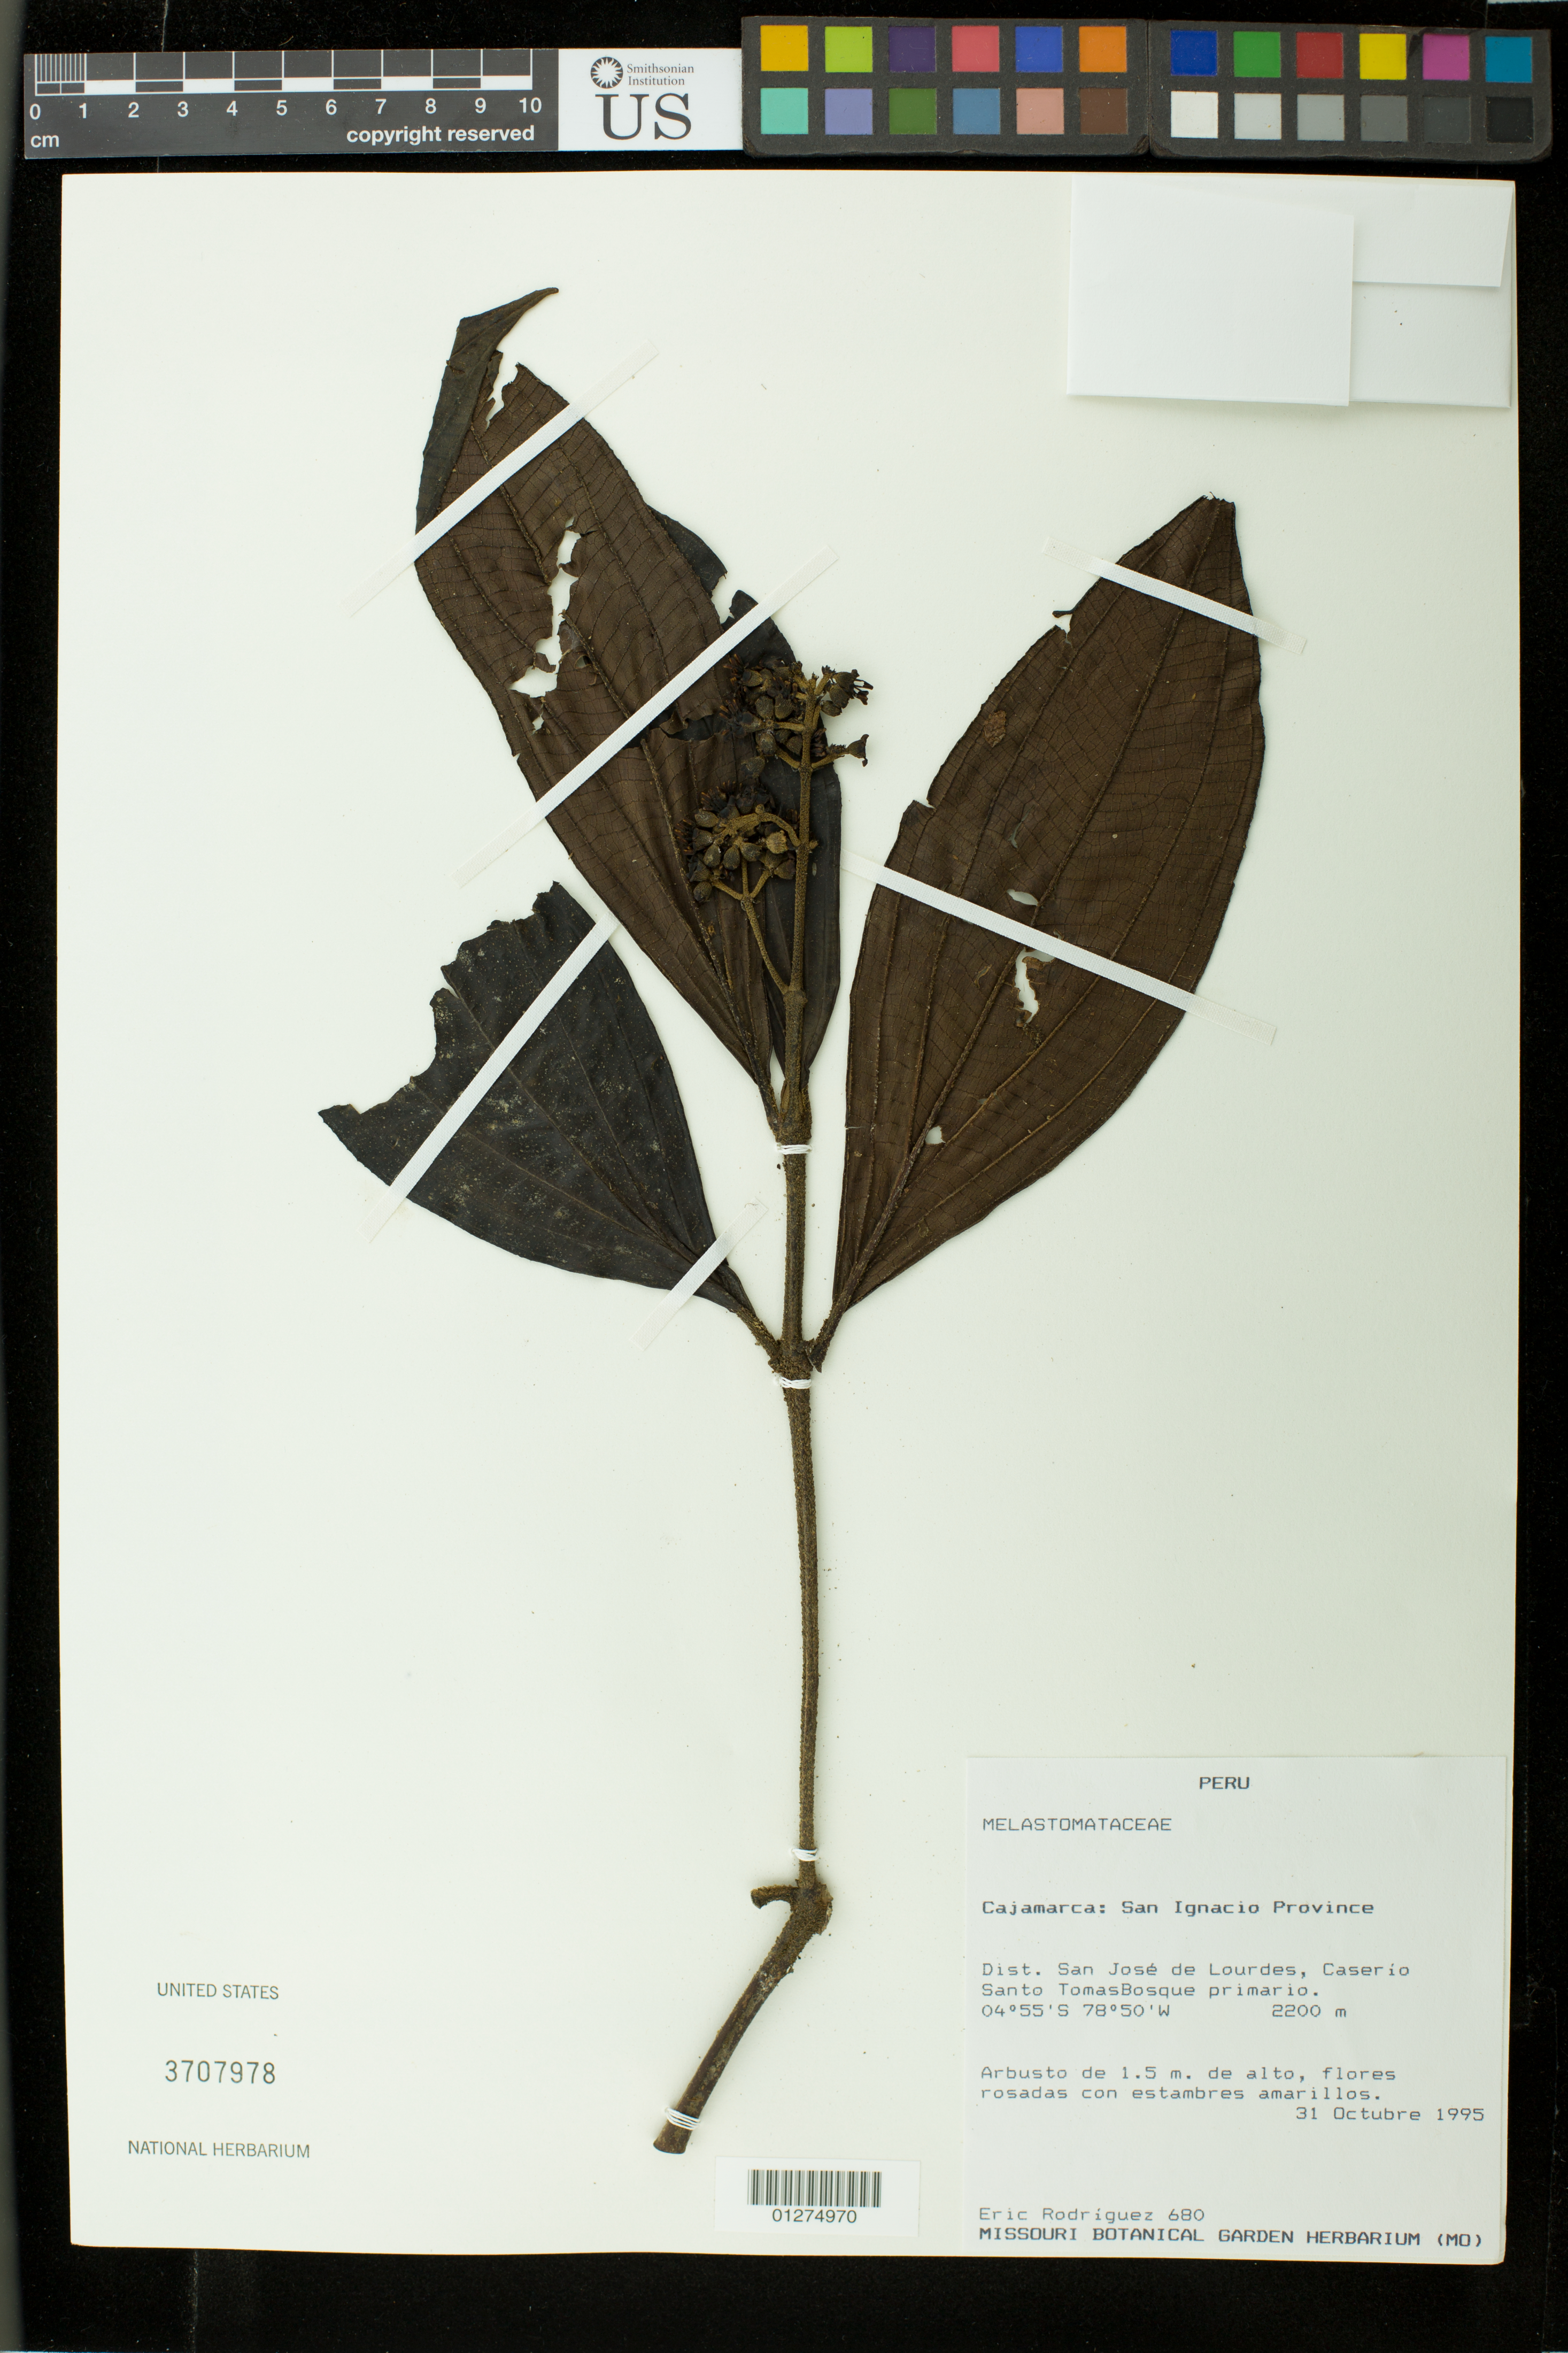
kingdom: Plantae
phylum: Tracheophyta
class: Magnoliopsida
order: Myrtales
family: Melastomataceae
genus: Miconia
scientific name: Miconia sp.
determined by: Michelangeli, F. A.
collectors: E. Rodriguez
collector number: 680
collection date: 1995-10-31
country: Peru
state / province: Cajamarca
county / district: San Ignacio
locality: Dist. San Jose de Lourdes, Caserio Santo Tomas.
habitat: bosque primario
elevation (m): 2200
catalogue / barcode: US 3707978